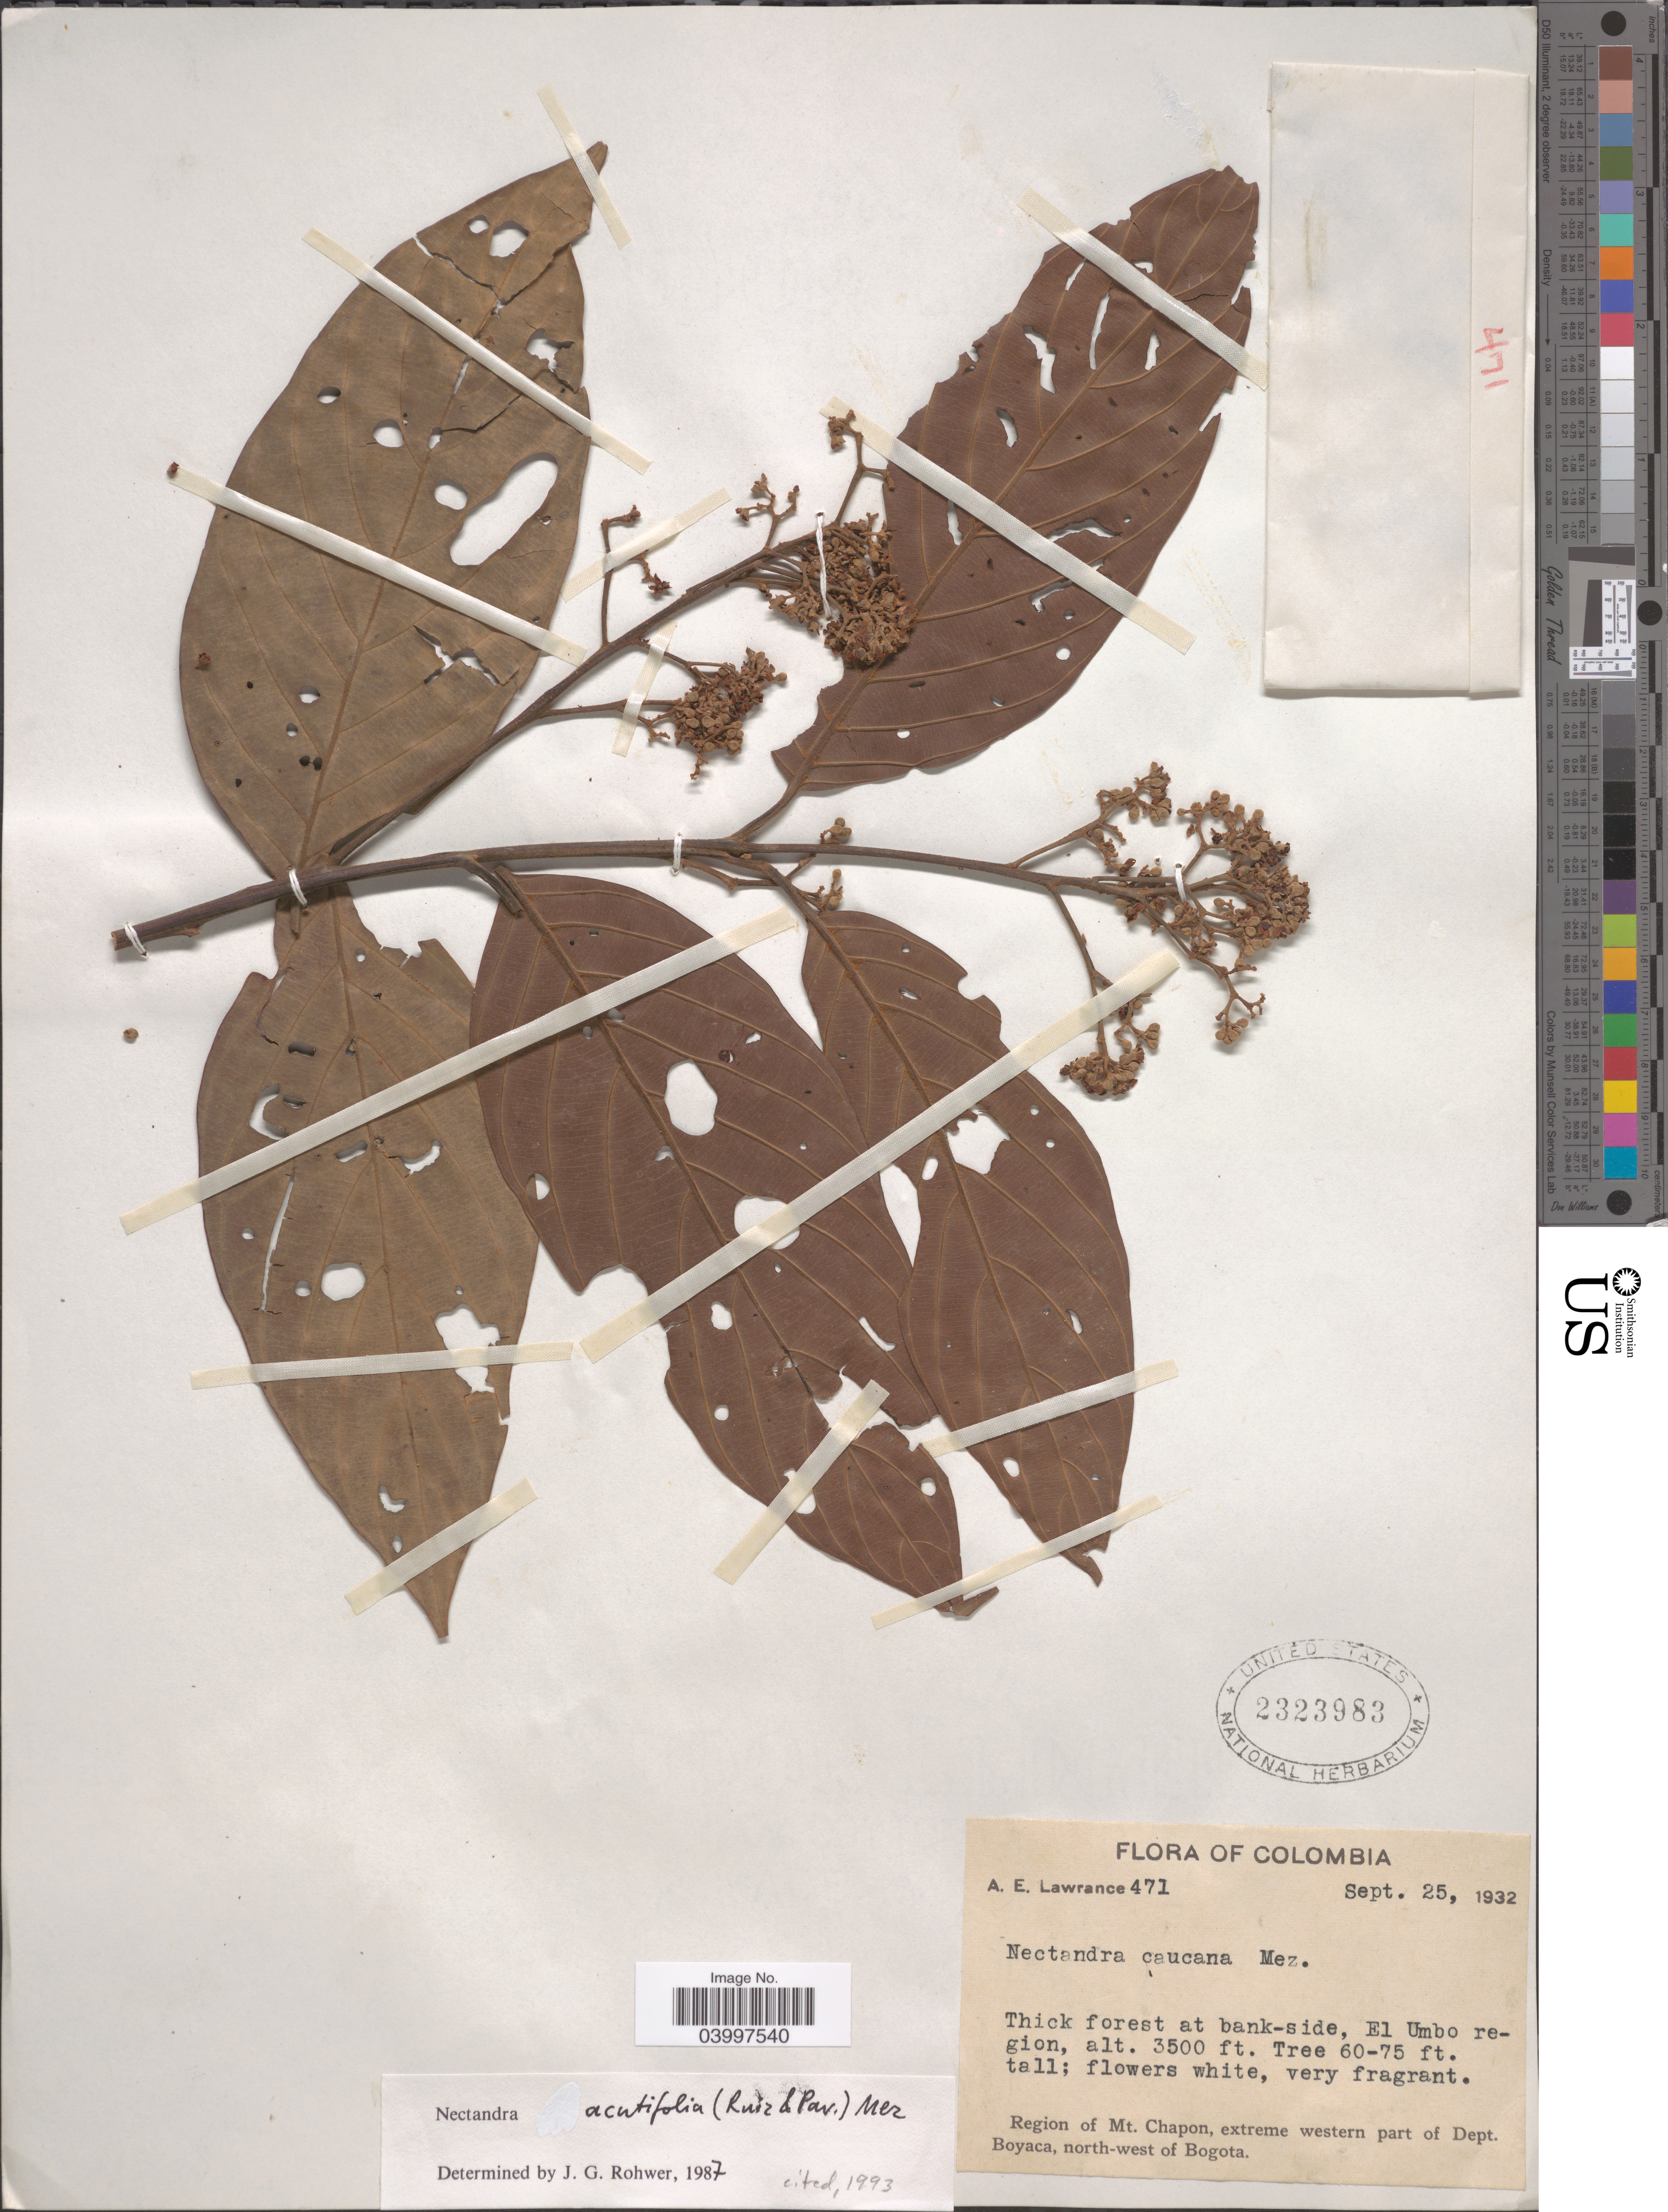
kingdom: Plantae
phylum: Tracheophyta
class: Magnoliopsida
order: Laurales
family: Lauraceae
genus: Nectandra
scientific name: Nectandra acutifolia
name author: (Ruiz & Pav.) Mez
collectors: A. Lawrance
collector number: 471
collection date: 1932-09-25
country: Colombia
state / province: Boyacá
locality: Thick forest at bank-side, El Umbo region. Region of Mt. Chapon, extreme western part of Dept. Boyaca, north-west of Bogota.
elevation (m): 1067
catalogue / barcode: US 2323983